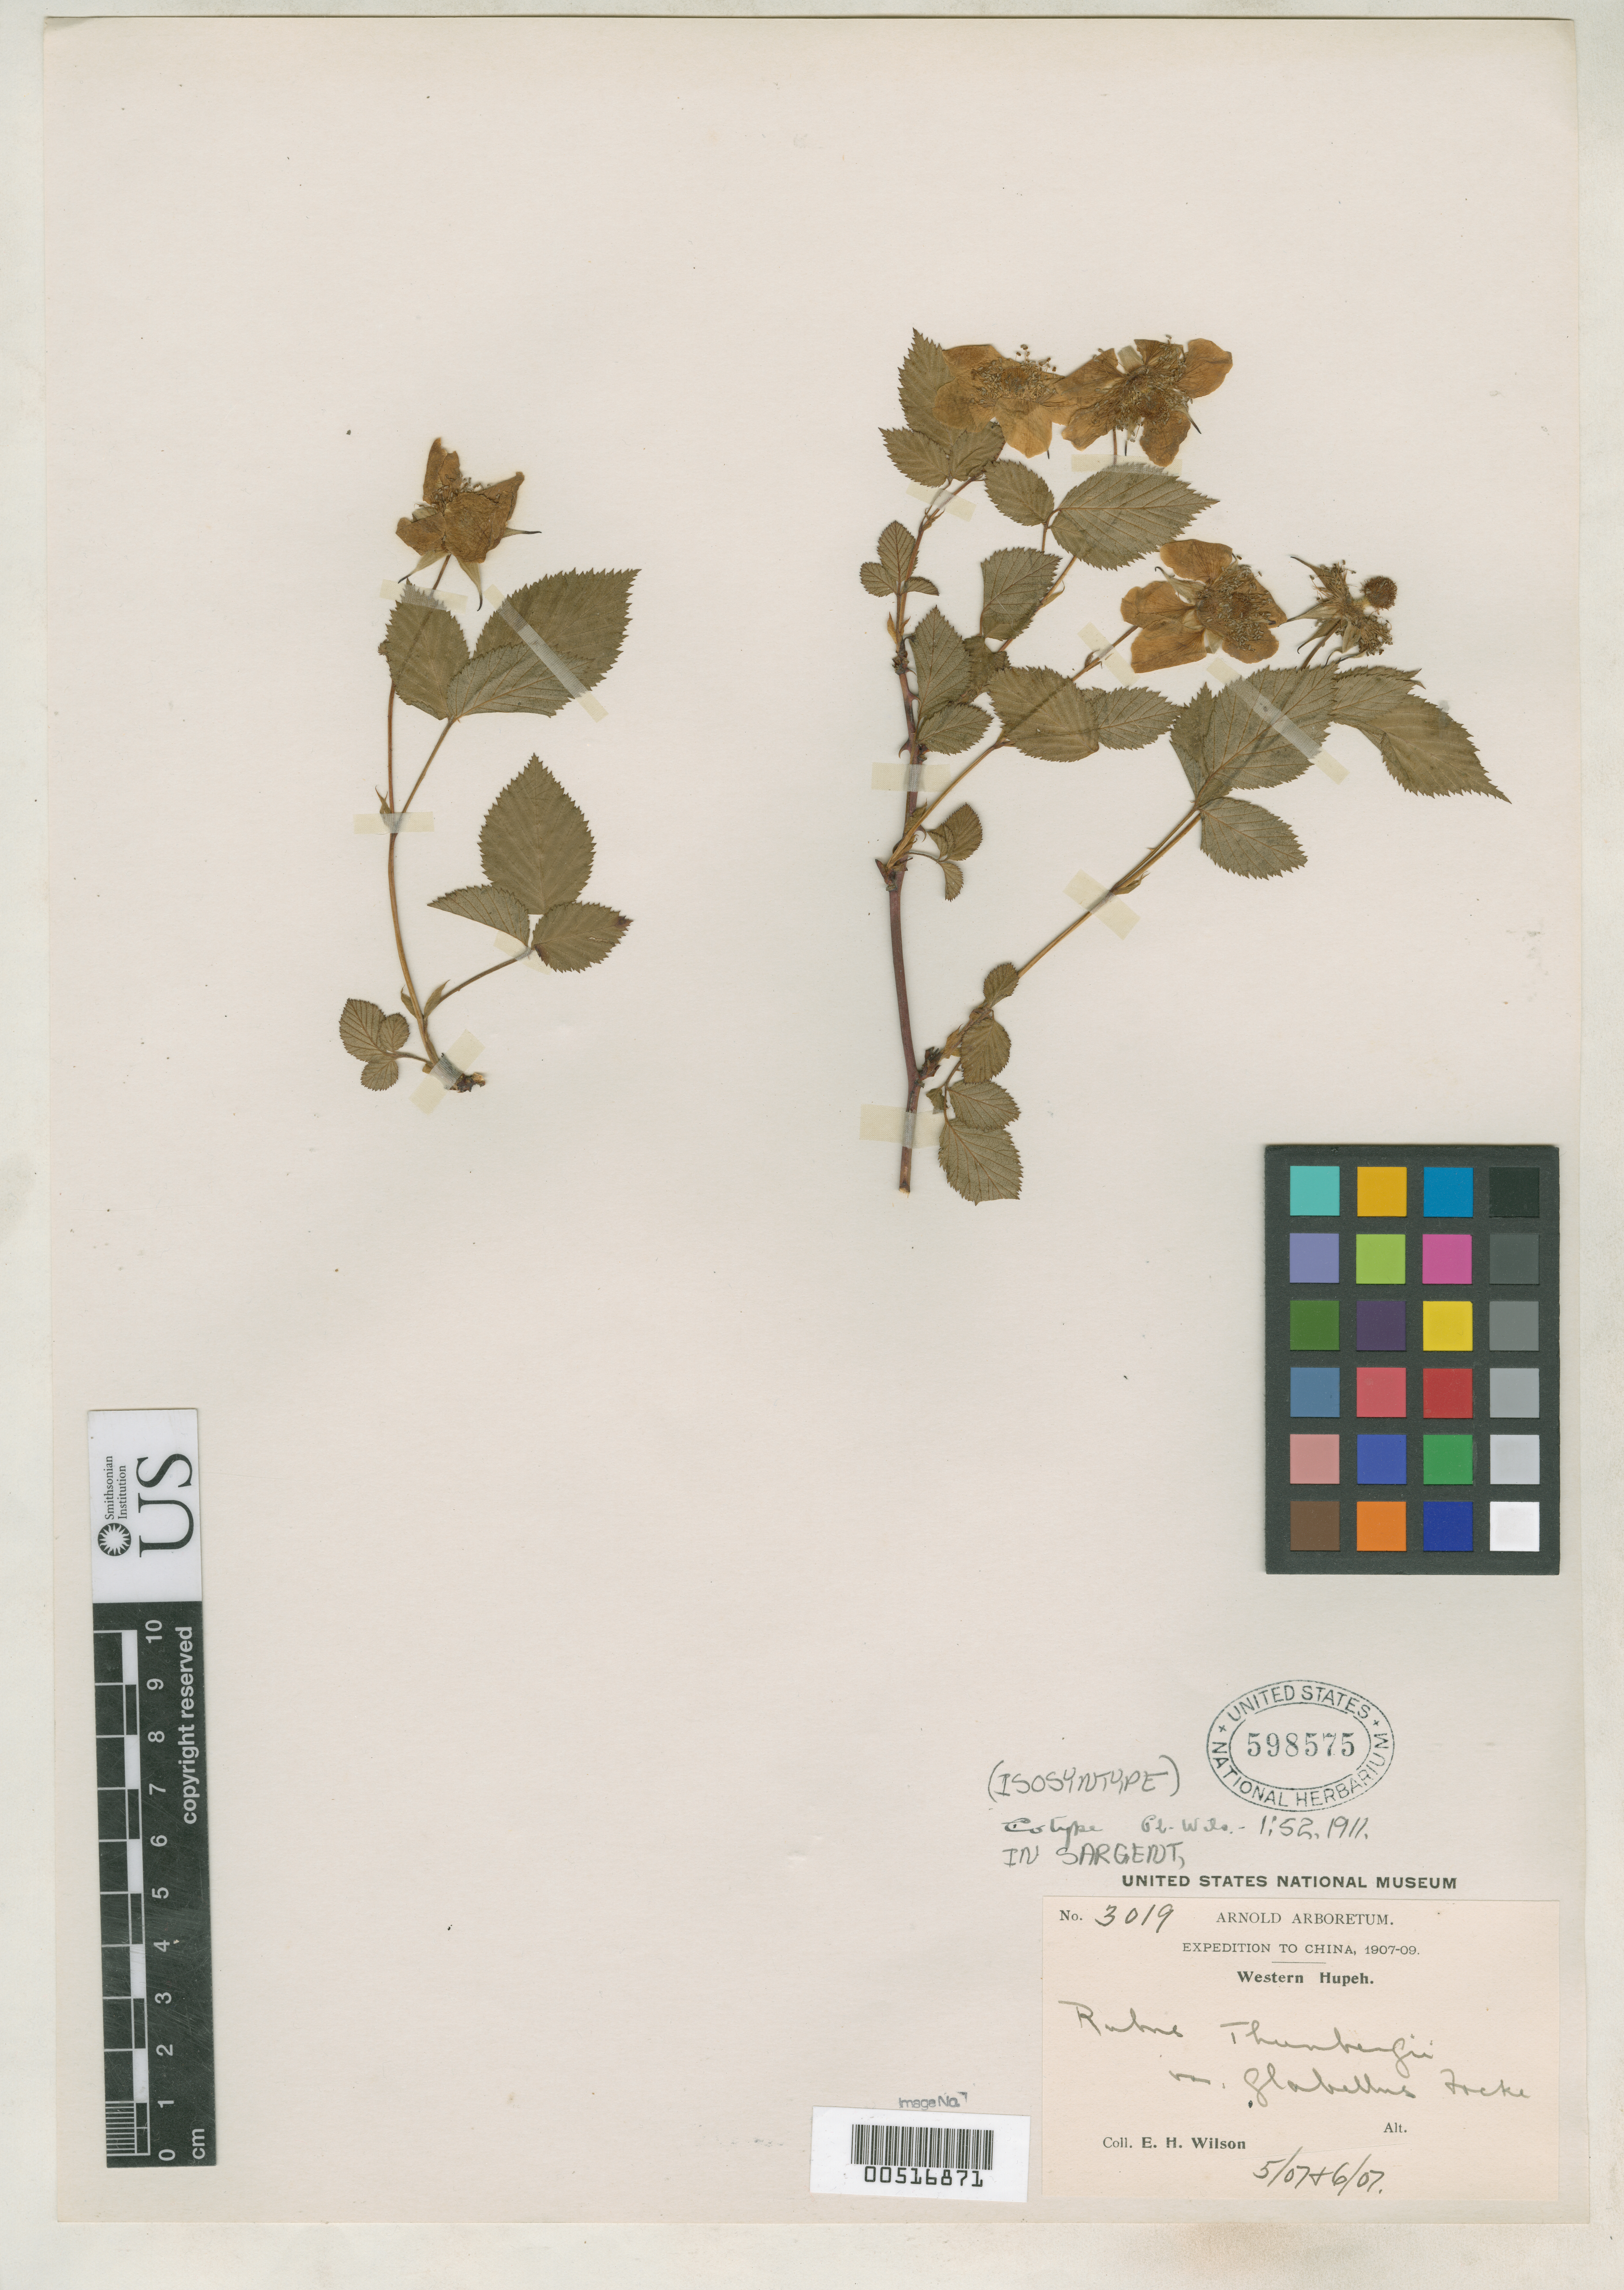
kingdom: Plantae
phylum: Tracheophyta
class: Magnoliopsida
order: Rosales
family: Rosaceae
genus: Rubus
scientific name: Rubus thunbergii var. glabellus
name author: Focke in Sarg.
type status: Isosyntype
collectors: E. H. Wilson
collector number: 3019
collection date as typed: May 1907 to -- Jun 1907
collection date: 1907-05/1907-06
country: China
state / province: Hubei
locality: Western Hupeh.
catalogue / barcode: US 598575